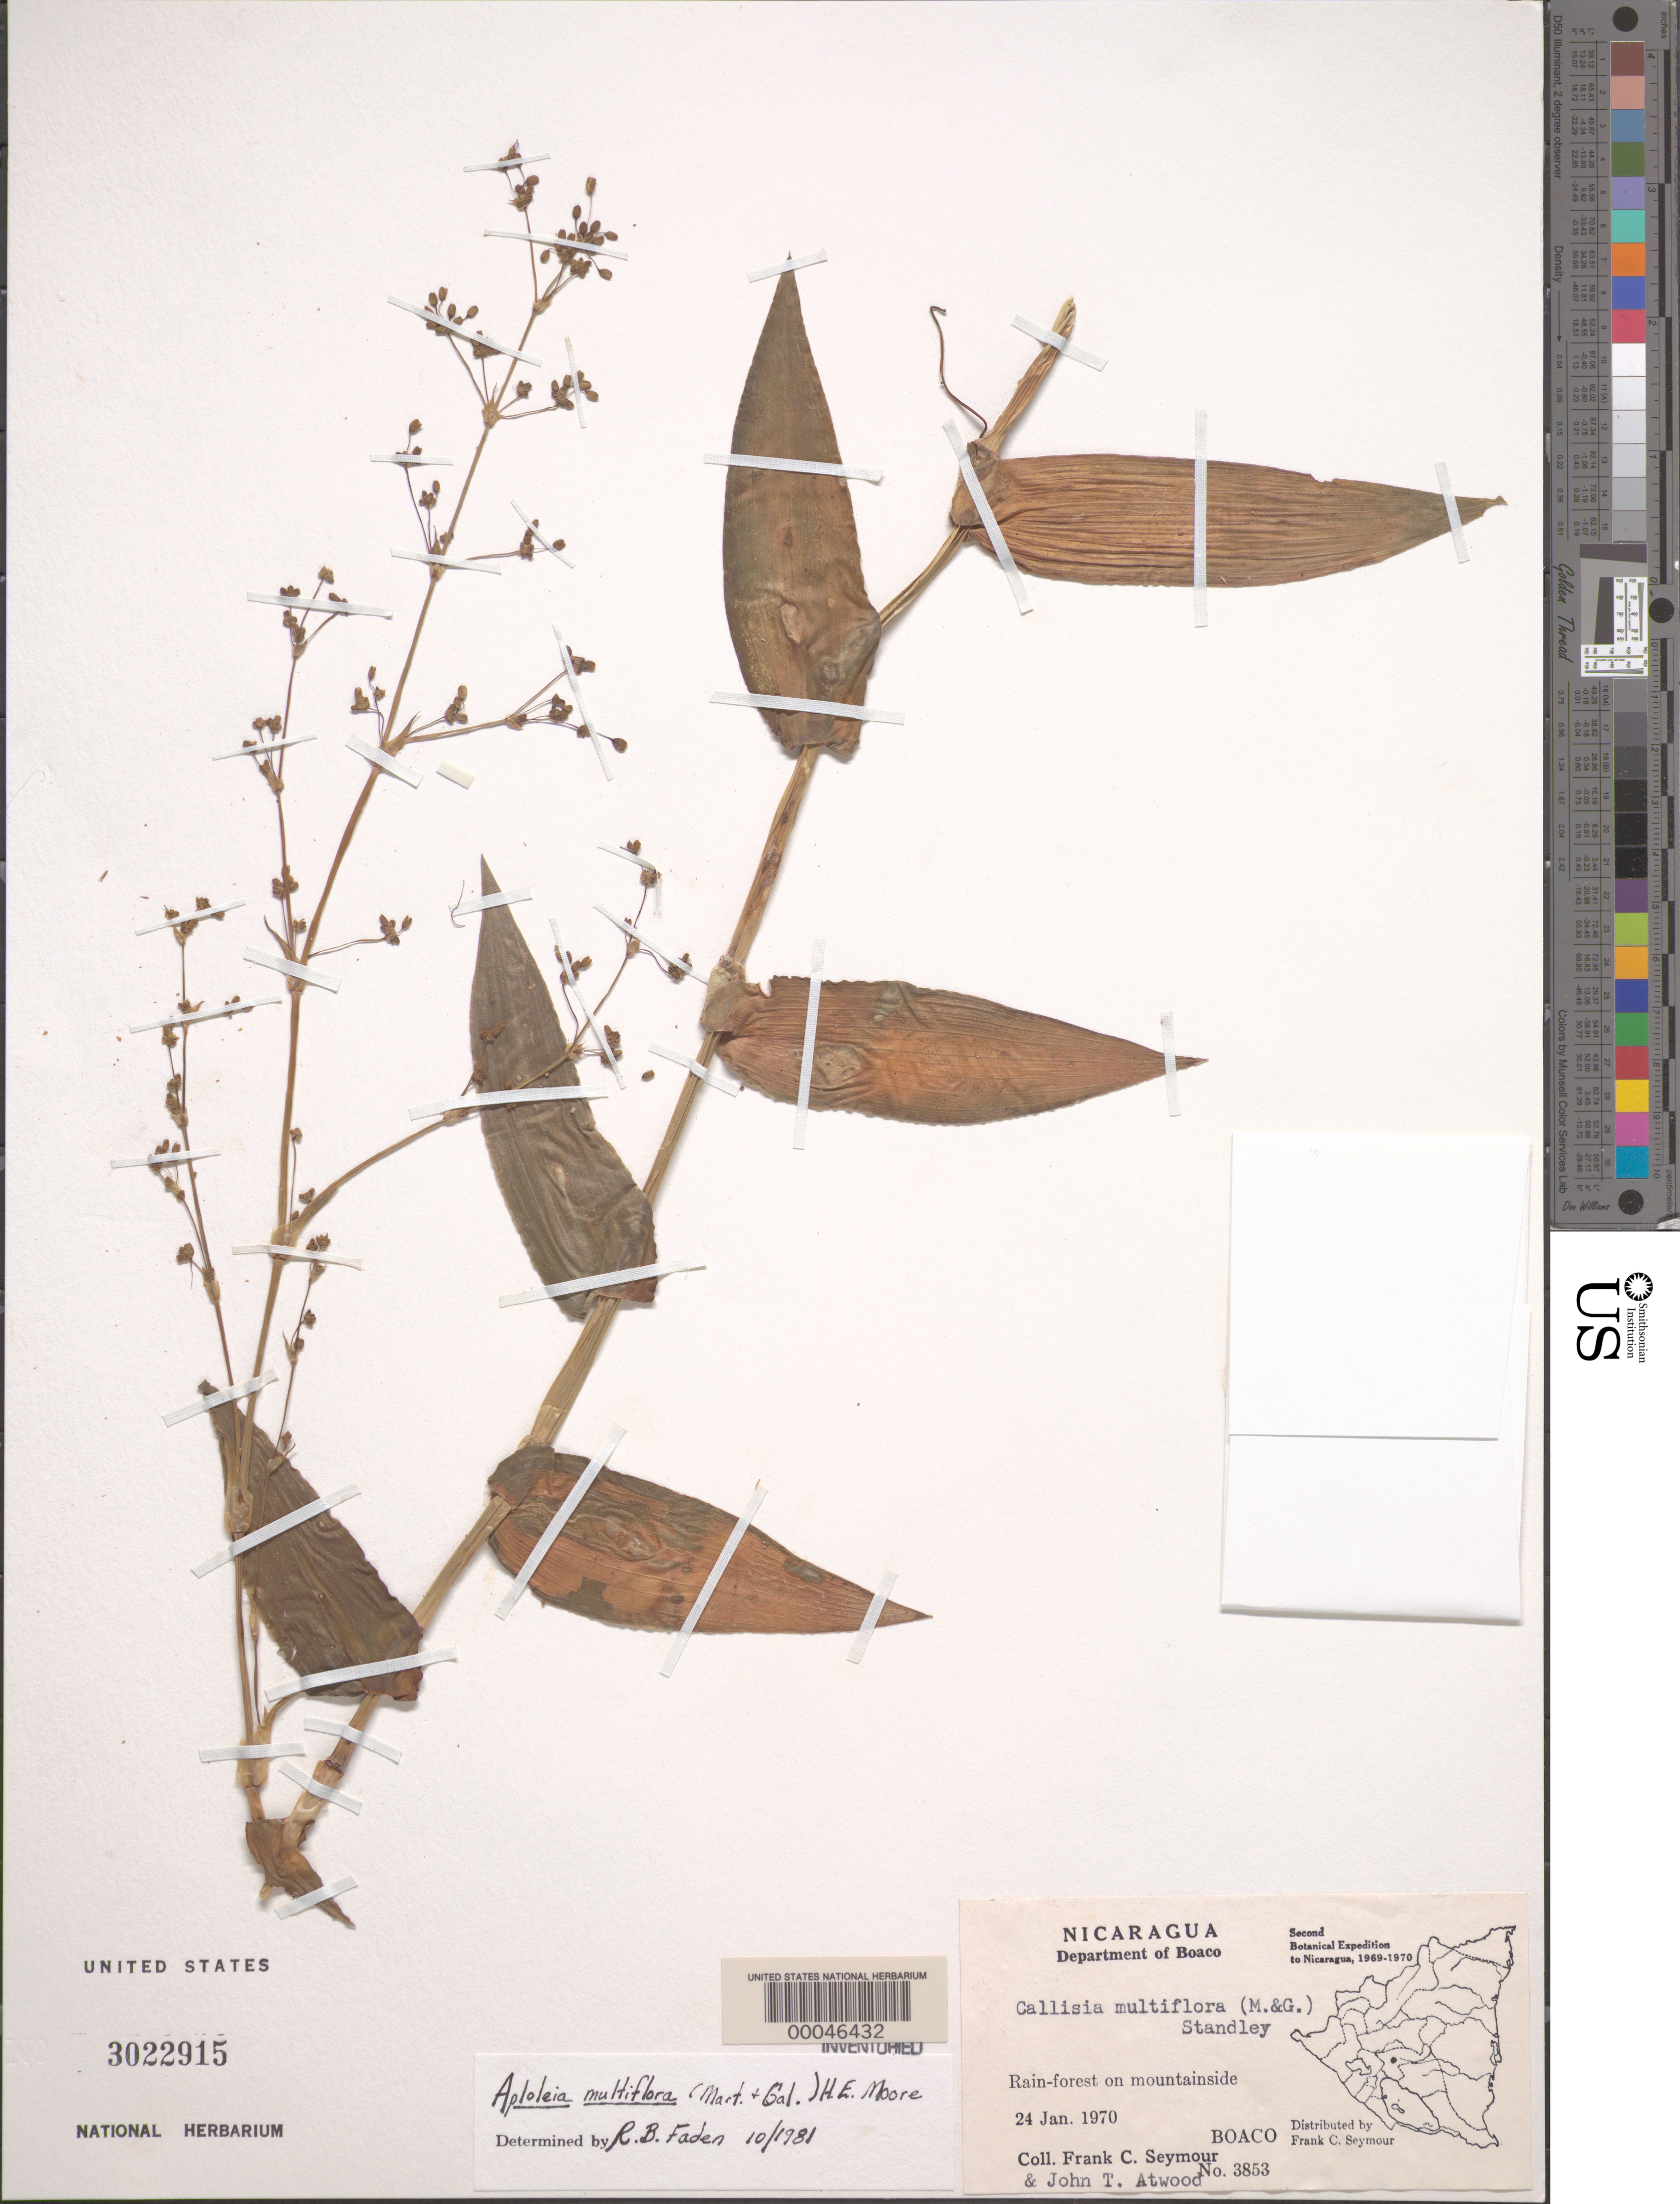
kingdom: Plantae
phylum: Tracheophyta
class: Liliopsida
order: Commelinales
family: Commelinaceae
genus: Callisia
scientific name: Callisia multiflora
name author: (M. Martens & Galeotti) Standl.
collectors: F. C. Seymour & J. T. Atwood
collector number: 3853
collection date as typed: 24 Jan 1970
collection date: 1970-01-24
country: Nicaragua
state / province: Boaco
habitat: Rainforest; mountainside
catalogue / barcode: US 3022915